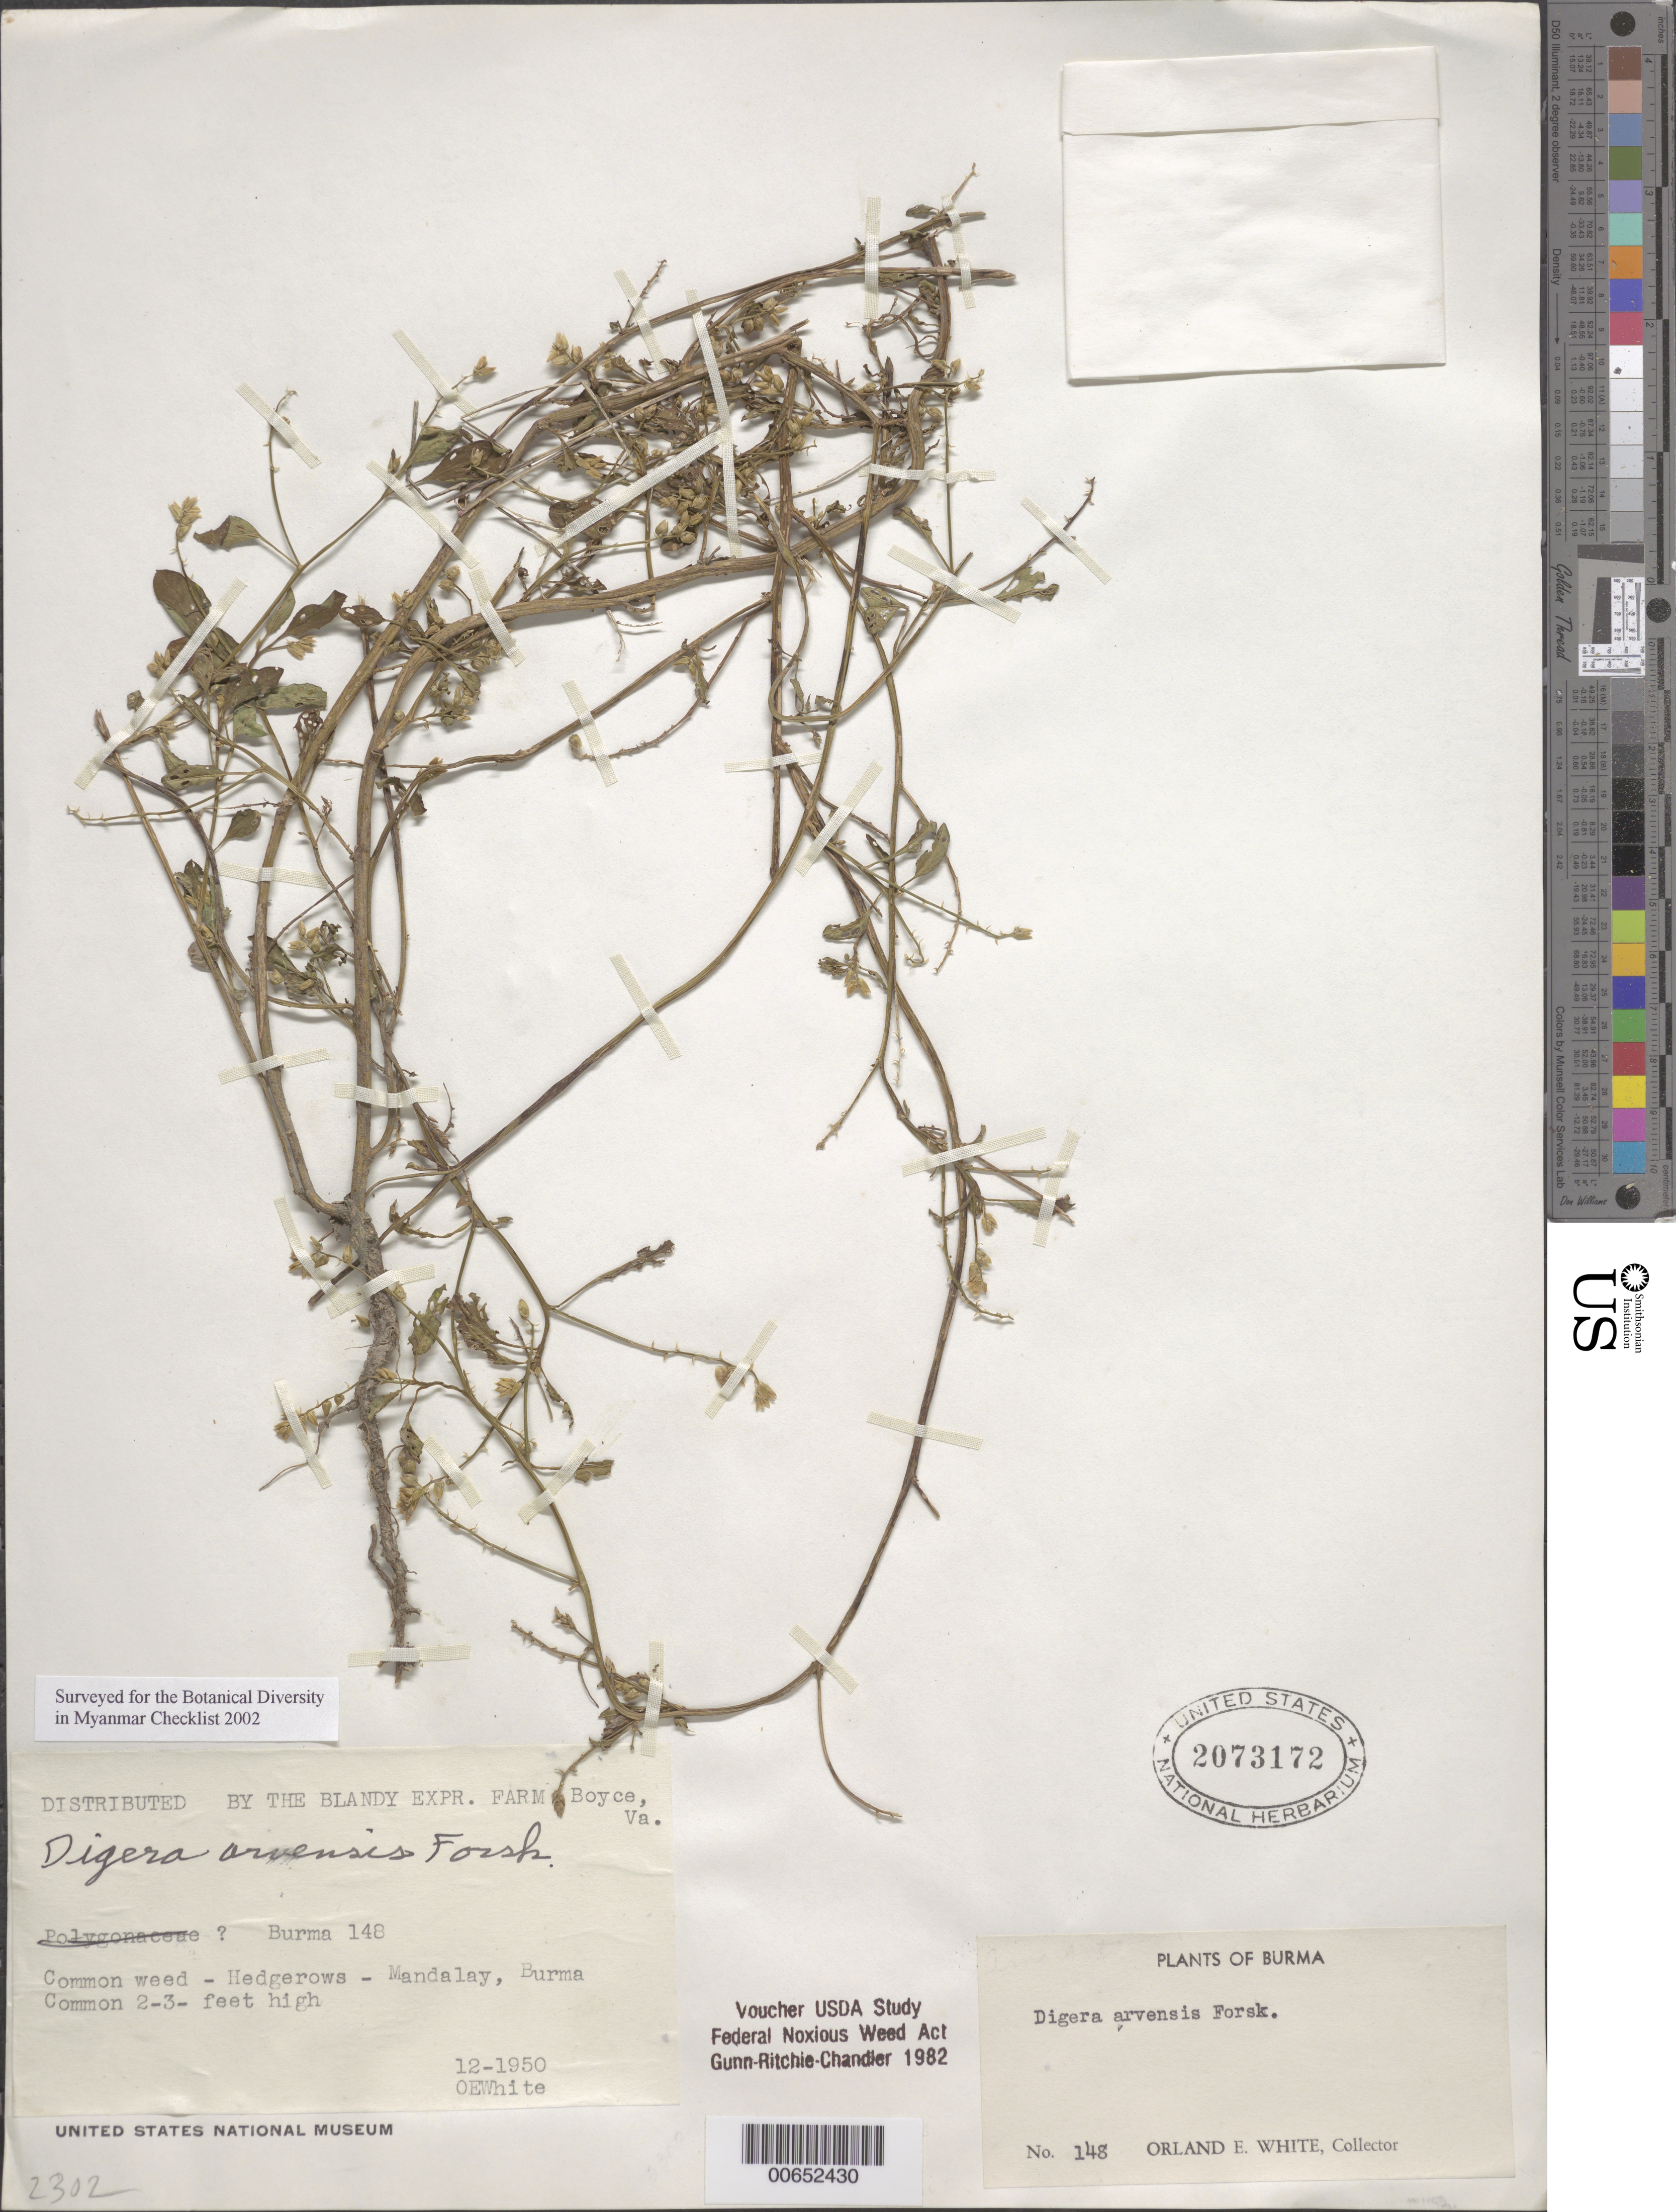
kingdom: Plantae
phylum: Tracheophyta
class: Magnoliopsida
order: Caryophyllales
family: Amaranthaceae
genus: Digera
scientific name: Digera arvensis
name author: Forssk.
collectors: O. E. White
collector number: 148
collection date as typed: Dec 1950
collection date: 1950-12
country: Myanmar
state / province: Mandalay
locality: Mandalay.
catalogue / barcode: US 2073172